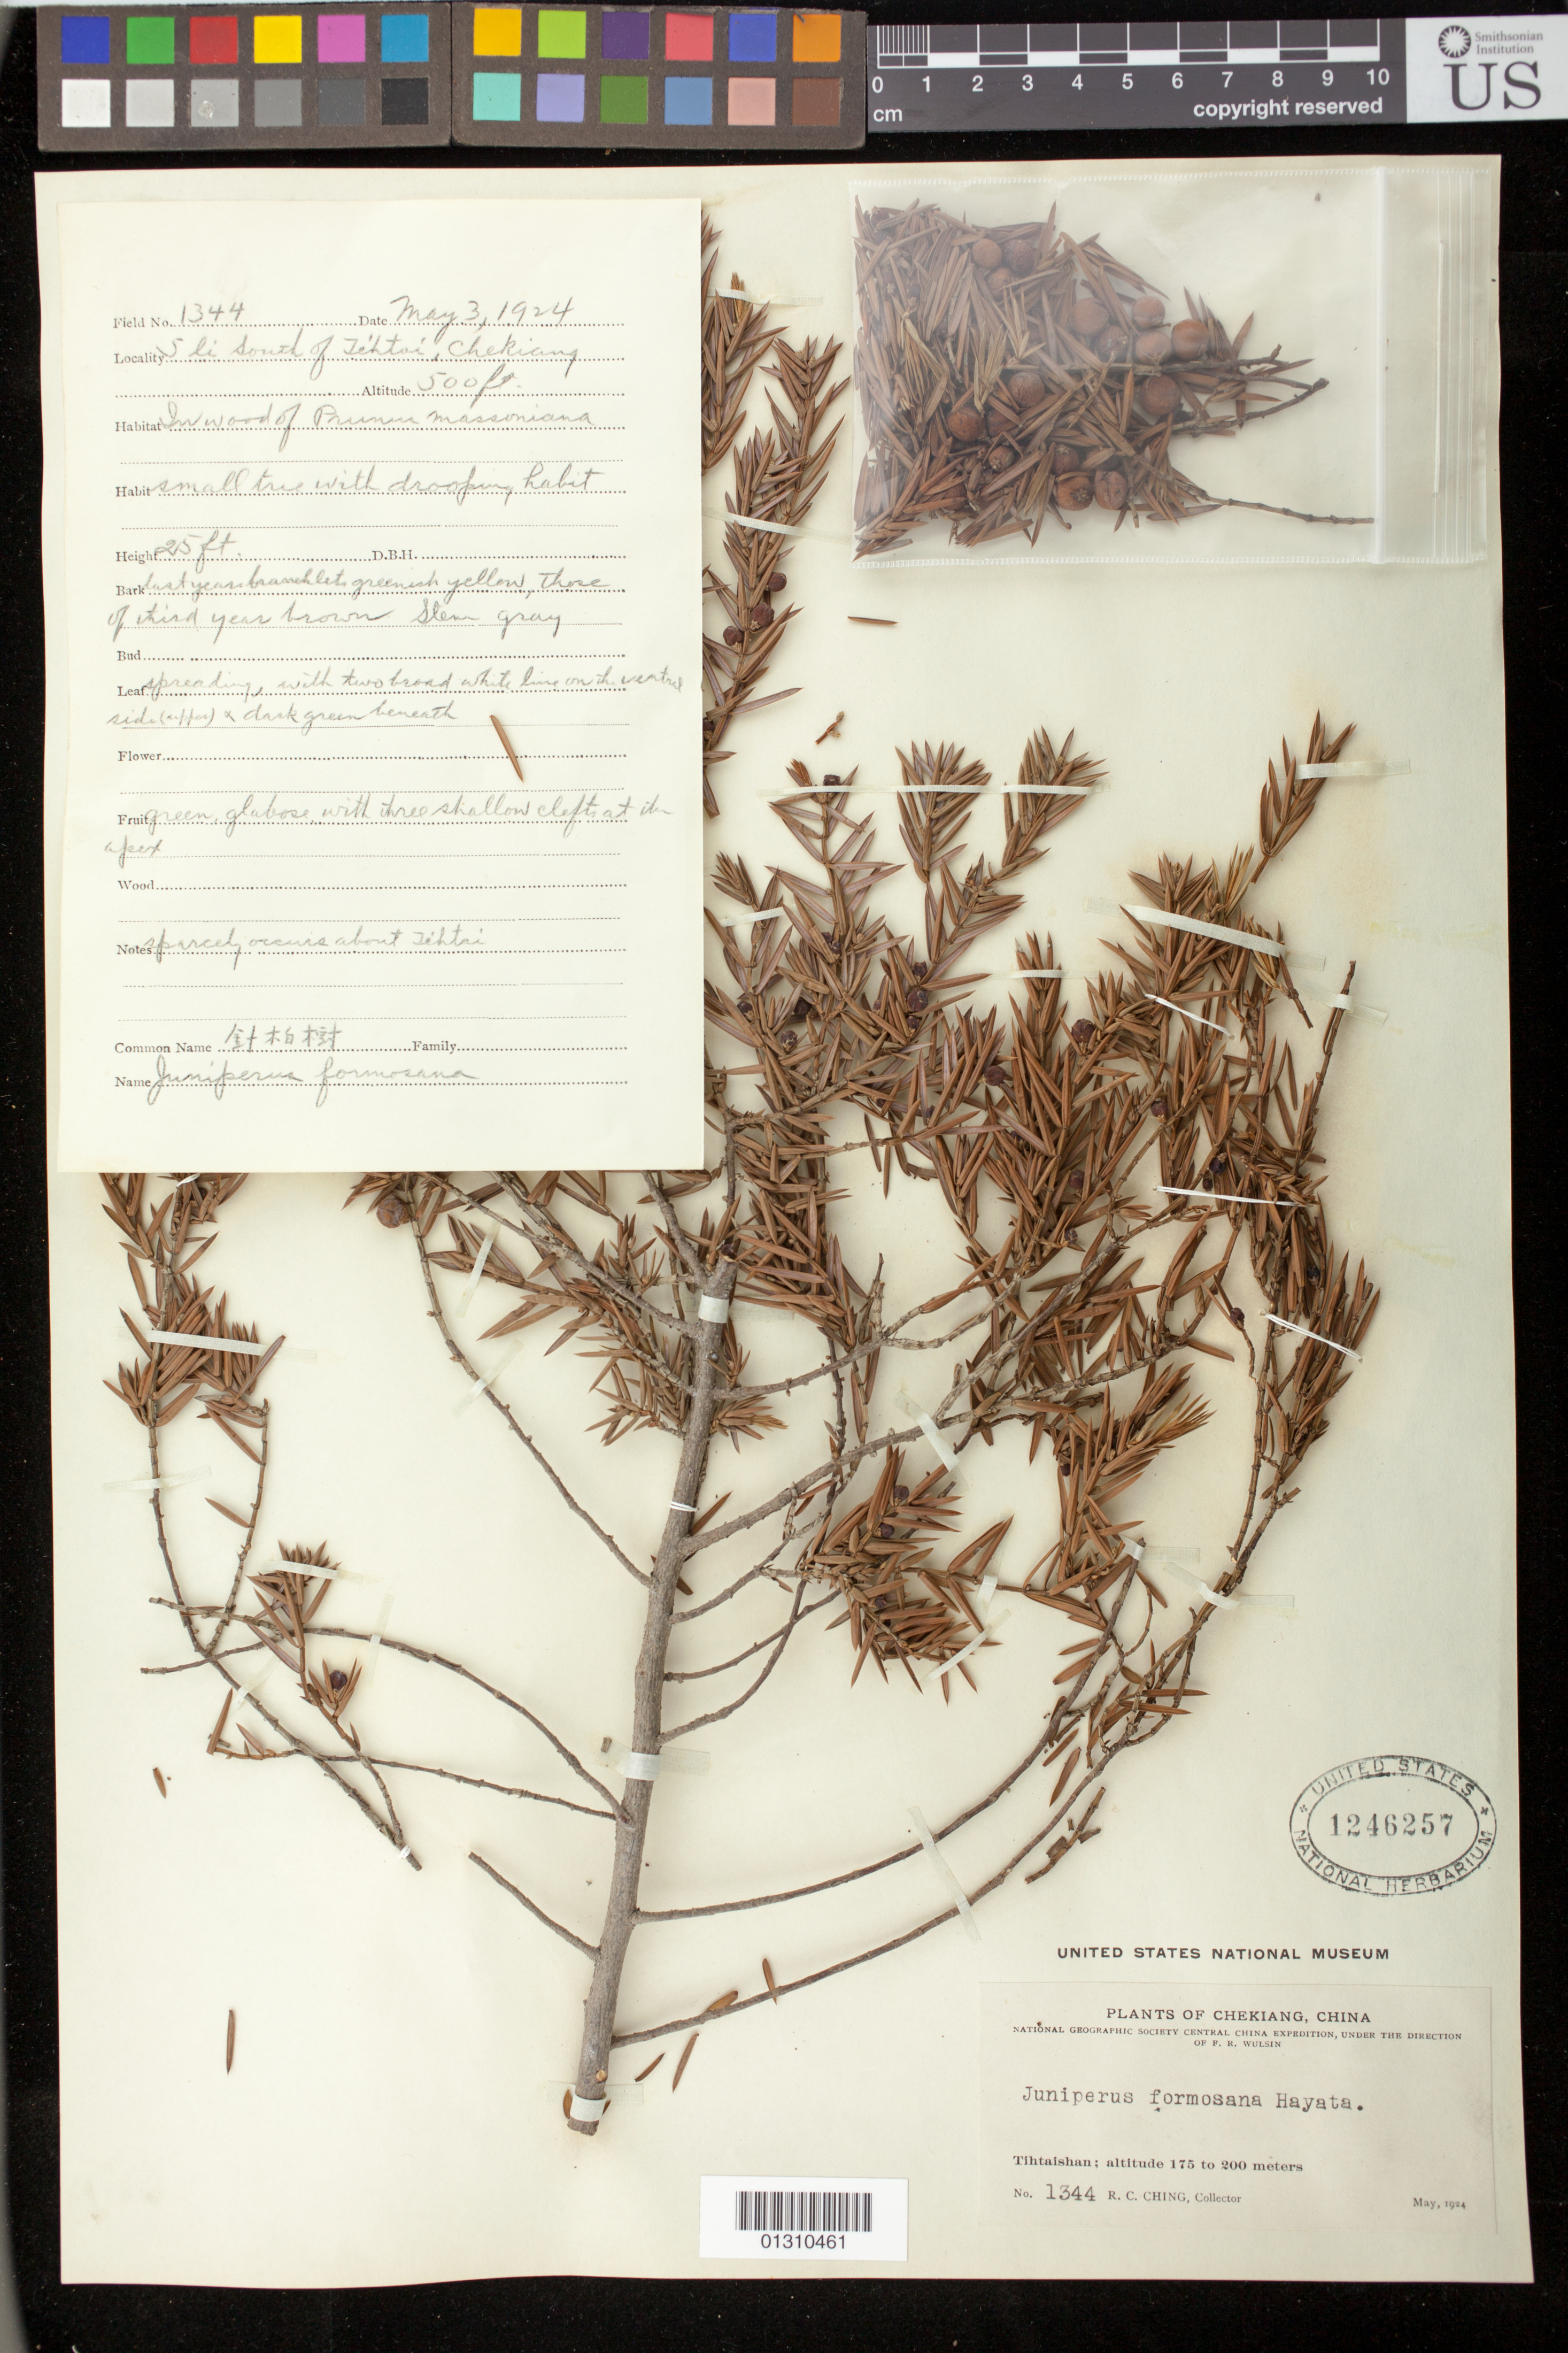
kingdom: Plantae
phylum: Tracheophyta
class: Pinopsida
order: Pinales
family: Cupressaceae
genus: Juniperus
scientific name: Juniperus formosana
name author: Hayata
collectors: R. C. Ching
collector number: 1344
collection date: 1924-05-03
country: China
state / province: Zhejiang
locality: Chekiang, 5 li* South of Tihtai*,Tihtaishan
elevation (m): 152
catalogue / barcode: US 1246257